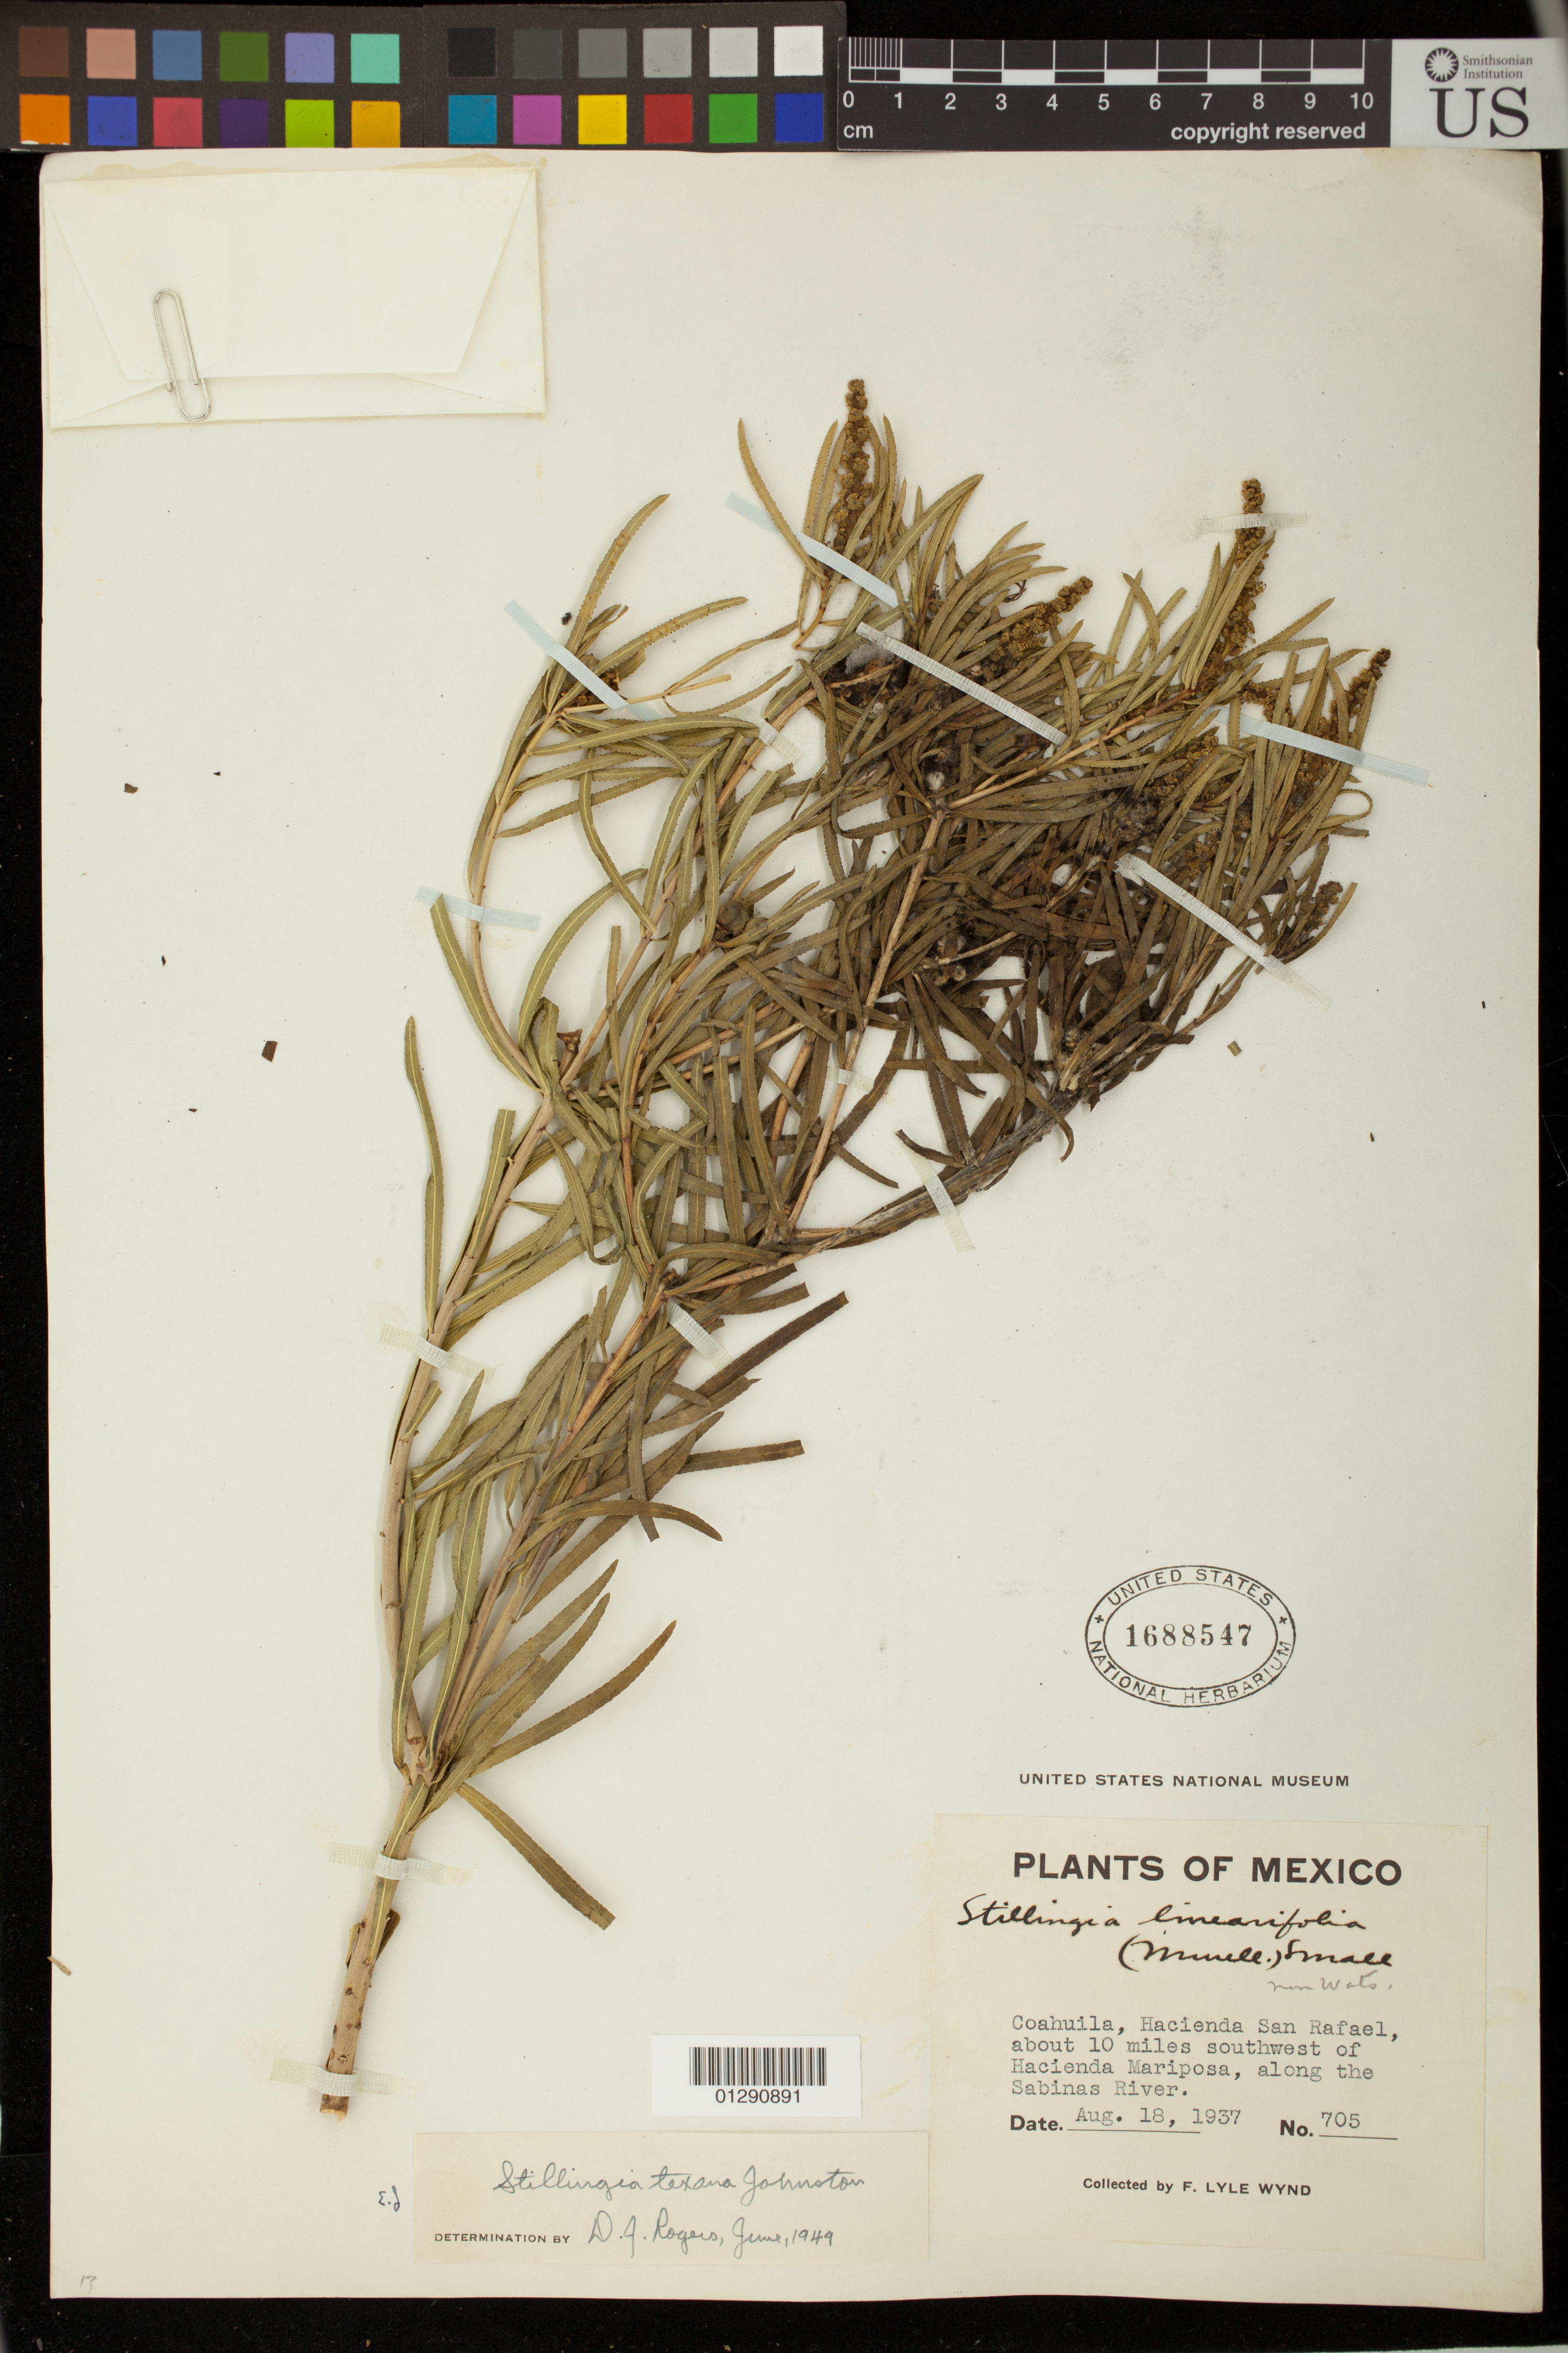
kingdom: Plantae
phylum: Tracheophyta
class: Magnoliopsida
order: Malpighiales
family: Euphorbiaceae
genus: Stillingia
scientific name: Stillingia texana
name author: I.M. Johnst.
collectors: F. L. Wynd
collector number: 705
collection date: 1937-08-18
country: Mexico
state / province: Coahuila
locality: Hacienda San Rafael about 10 miles southwest of Hacienda Mariposa along the Sabinas River.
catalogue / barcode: US 1688547